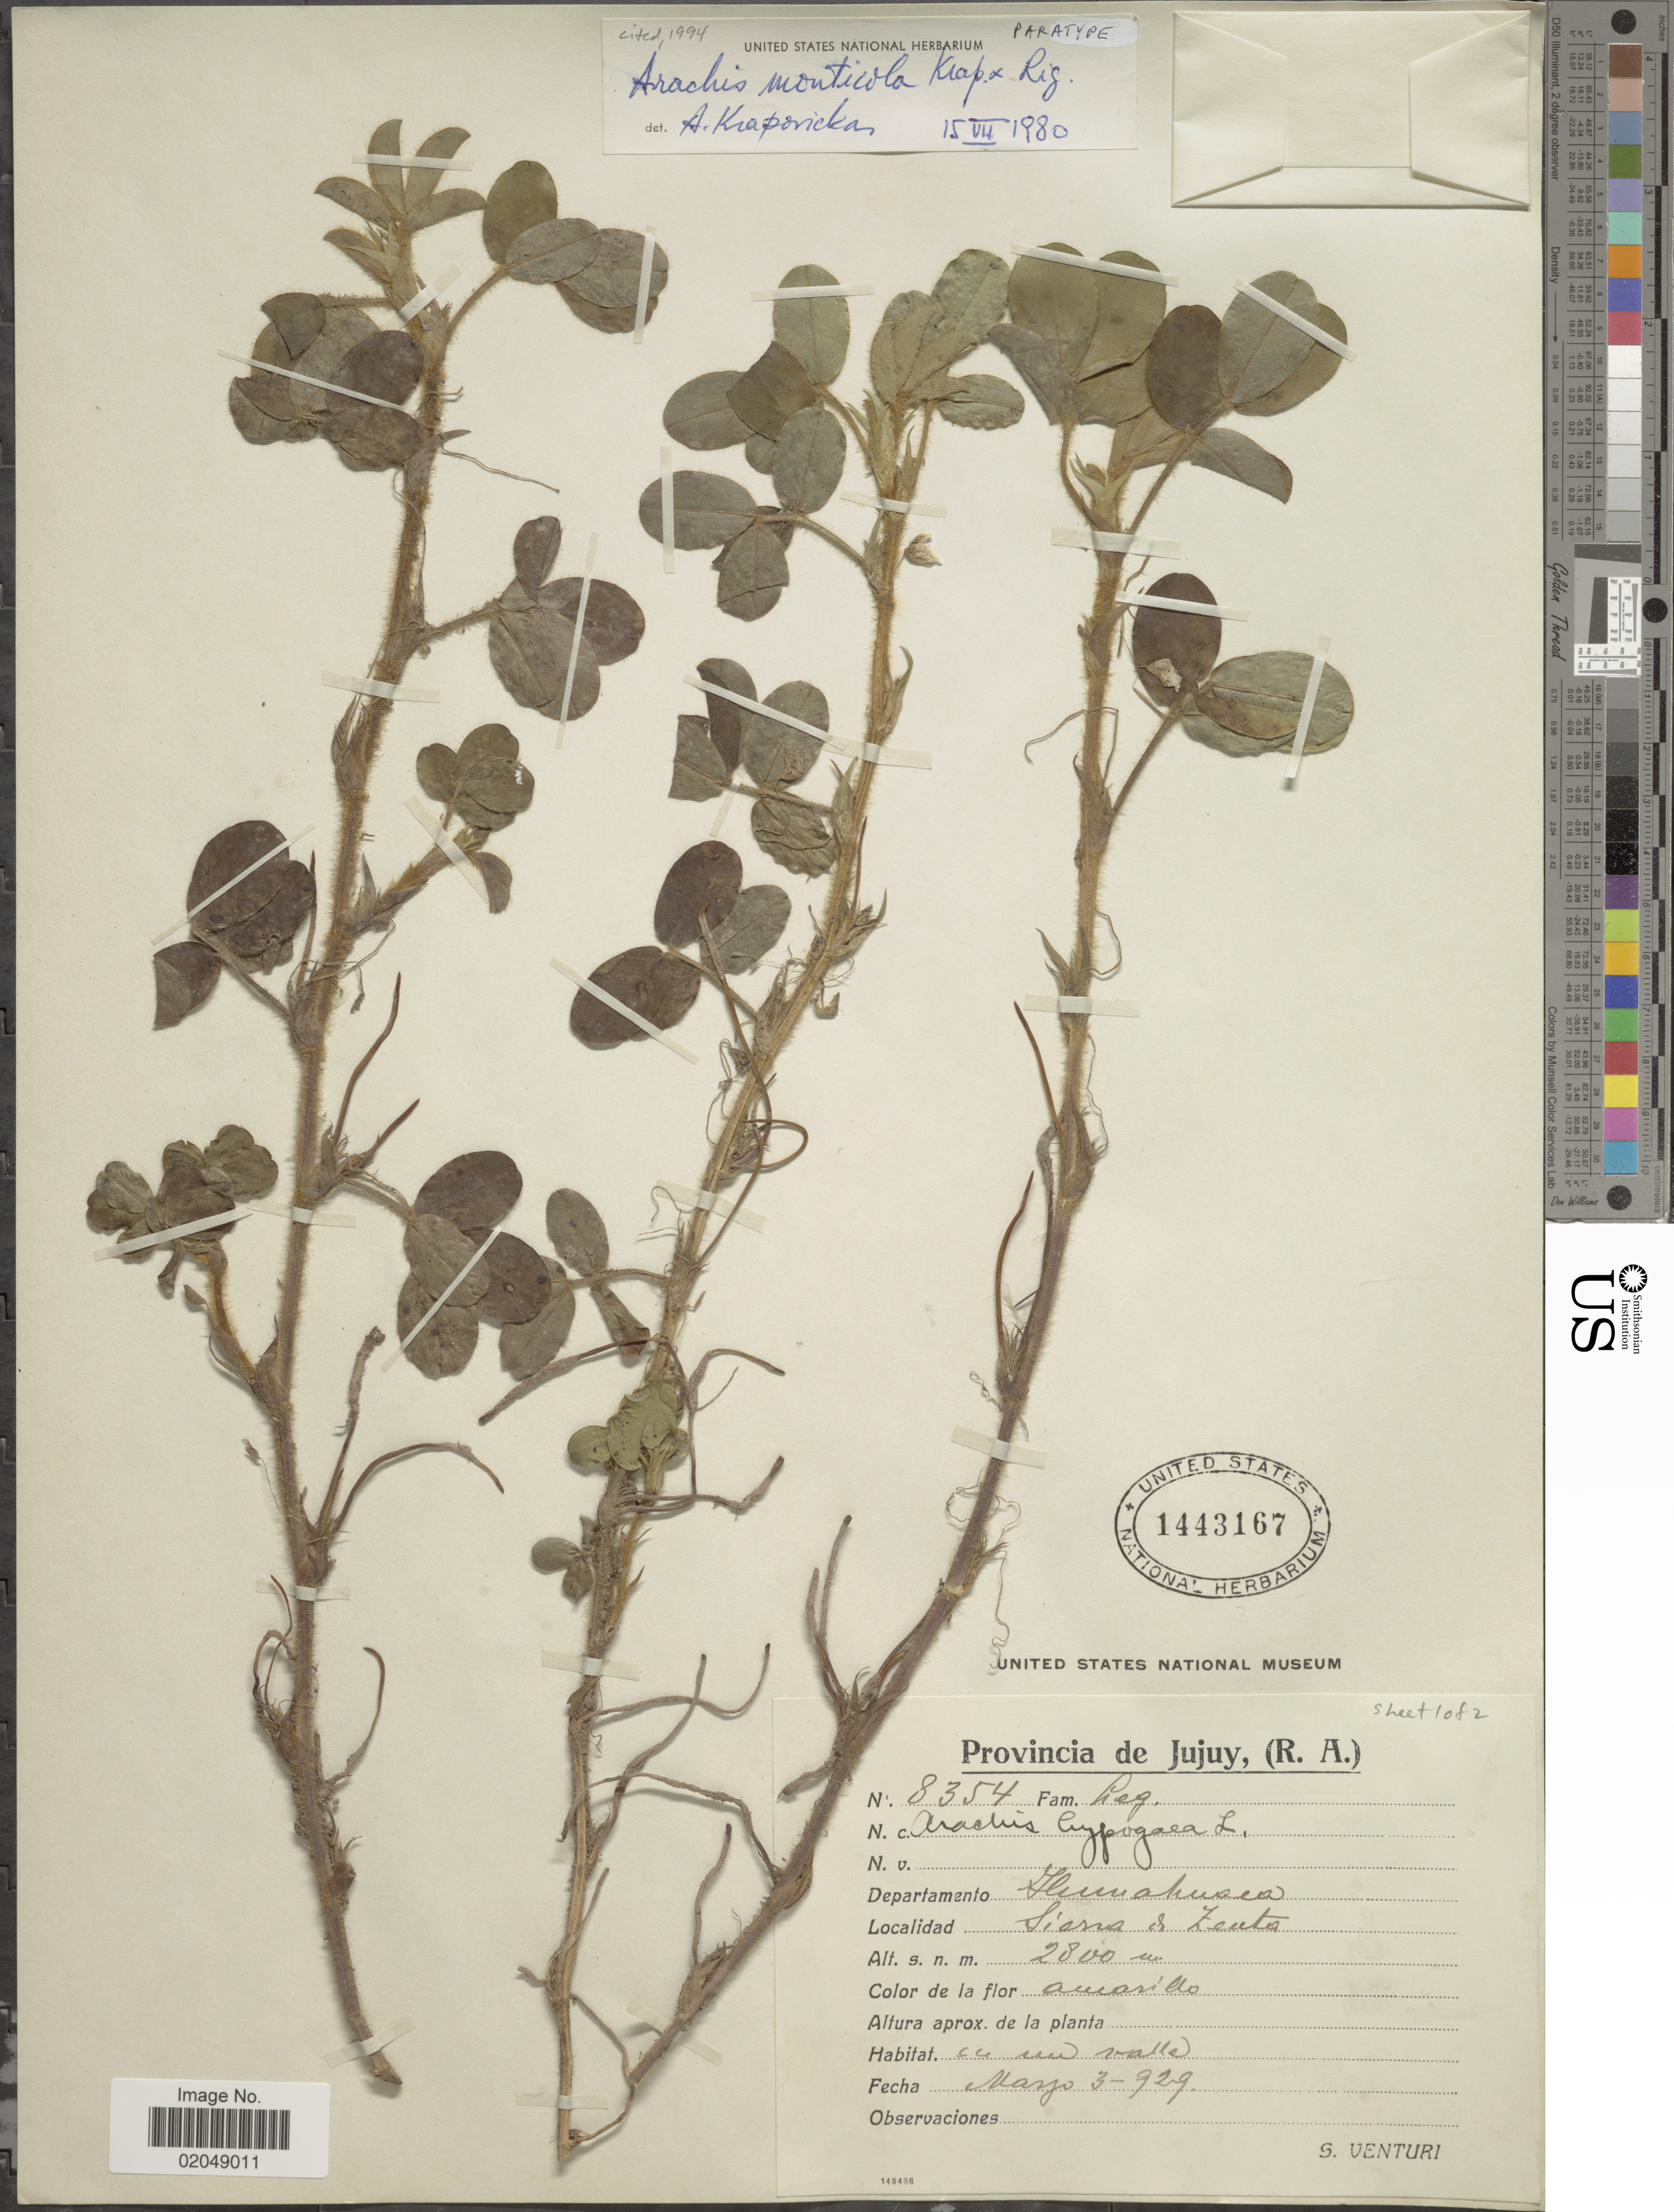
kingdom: Plantae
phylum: Tracheophyta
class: Magnoliopsida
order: Fabales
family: Fabaceae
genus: Arachis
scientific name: Arachis monticola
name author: Krapov. & Rigoni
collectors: S. Venturi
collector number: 8354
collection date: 1929-03-03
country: Argentina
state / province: Jujuy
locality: Departamento Humahuaca, Sierra de Zenta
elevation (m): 2800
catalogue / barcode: US 1443167